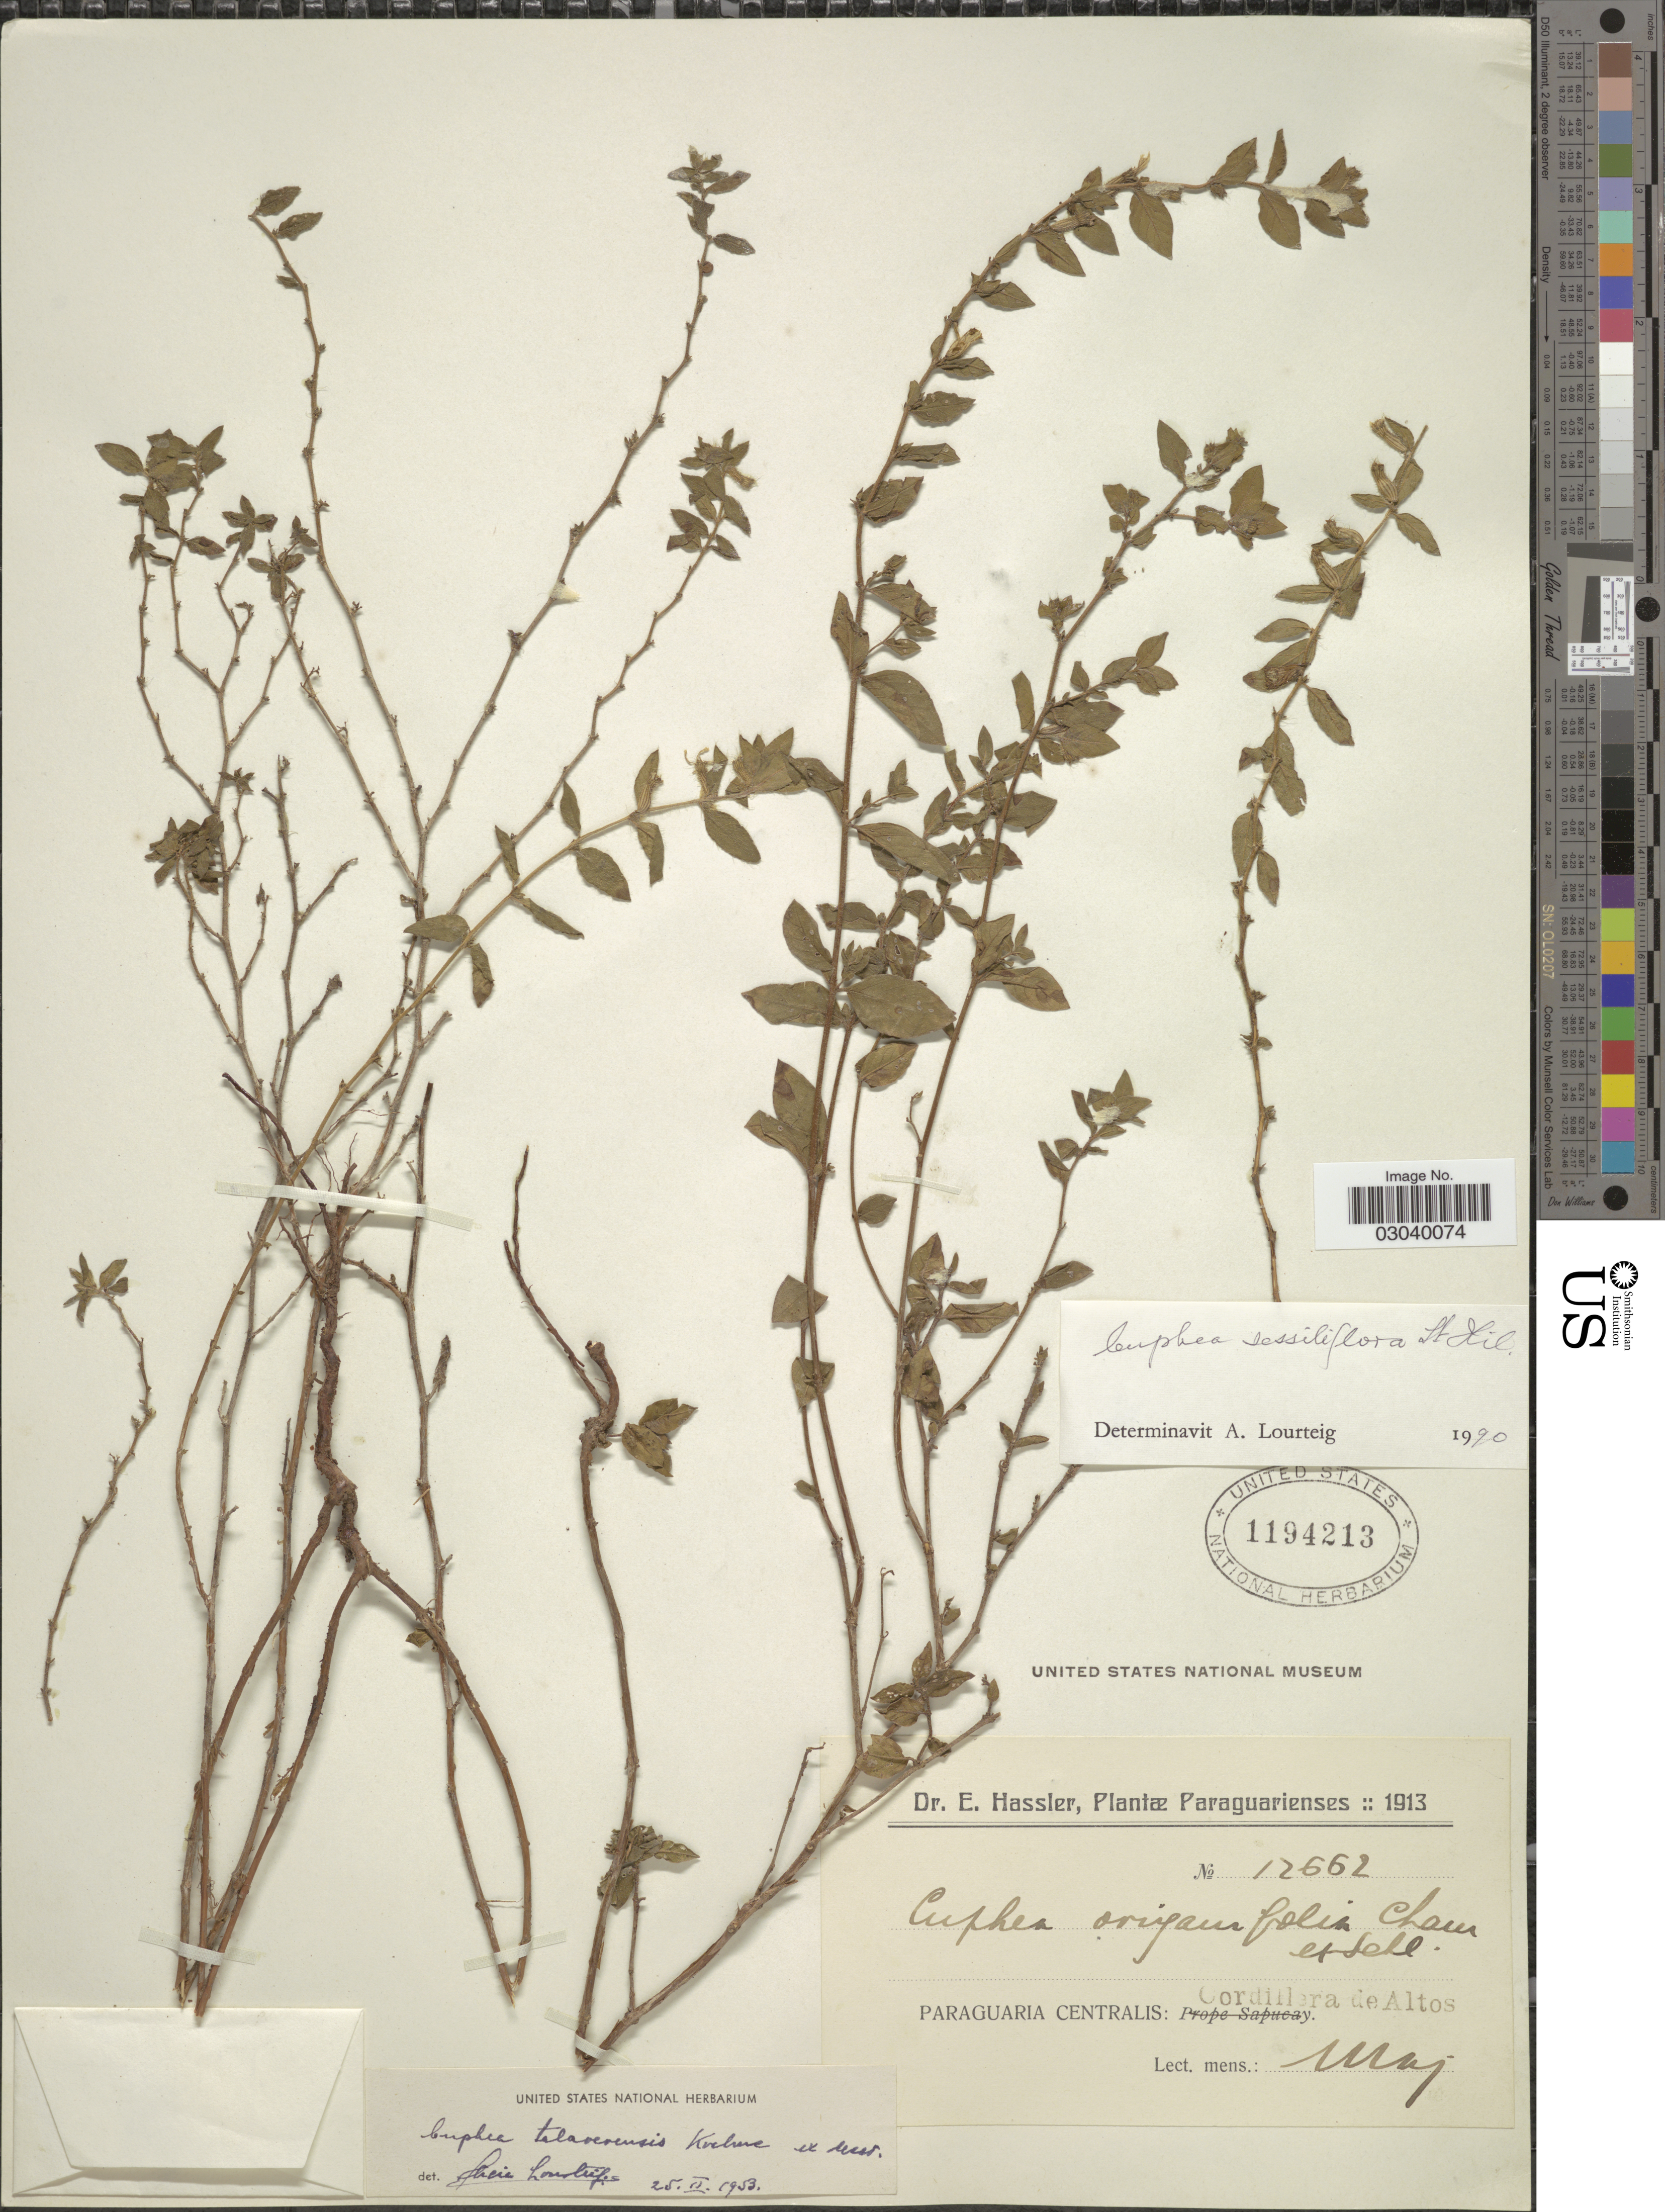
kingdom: Plantae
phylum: Tracheophyta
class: Magnoliopsida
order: Myrtales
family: Lythraceae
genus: Cuphea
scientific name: Cuphea sessiliflora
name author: A. St.-Hil.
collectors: E. Hassler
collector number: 12662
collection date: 1913-05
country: Paraguay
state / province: Central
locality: Paraguaria Centralis: Cordillera de Altos.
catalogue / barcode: US 1194213